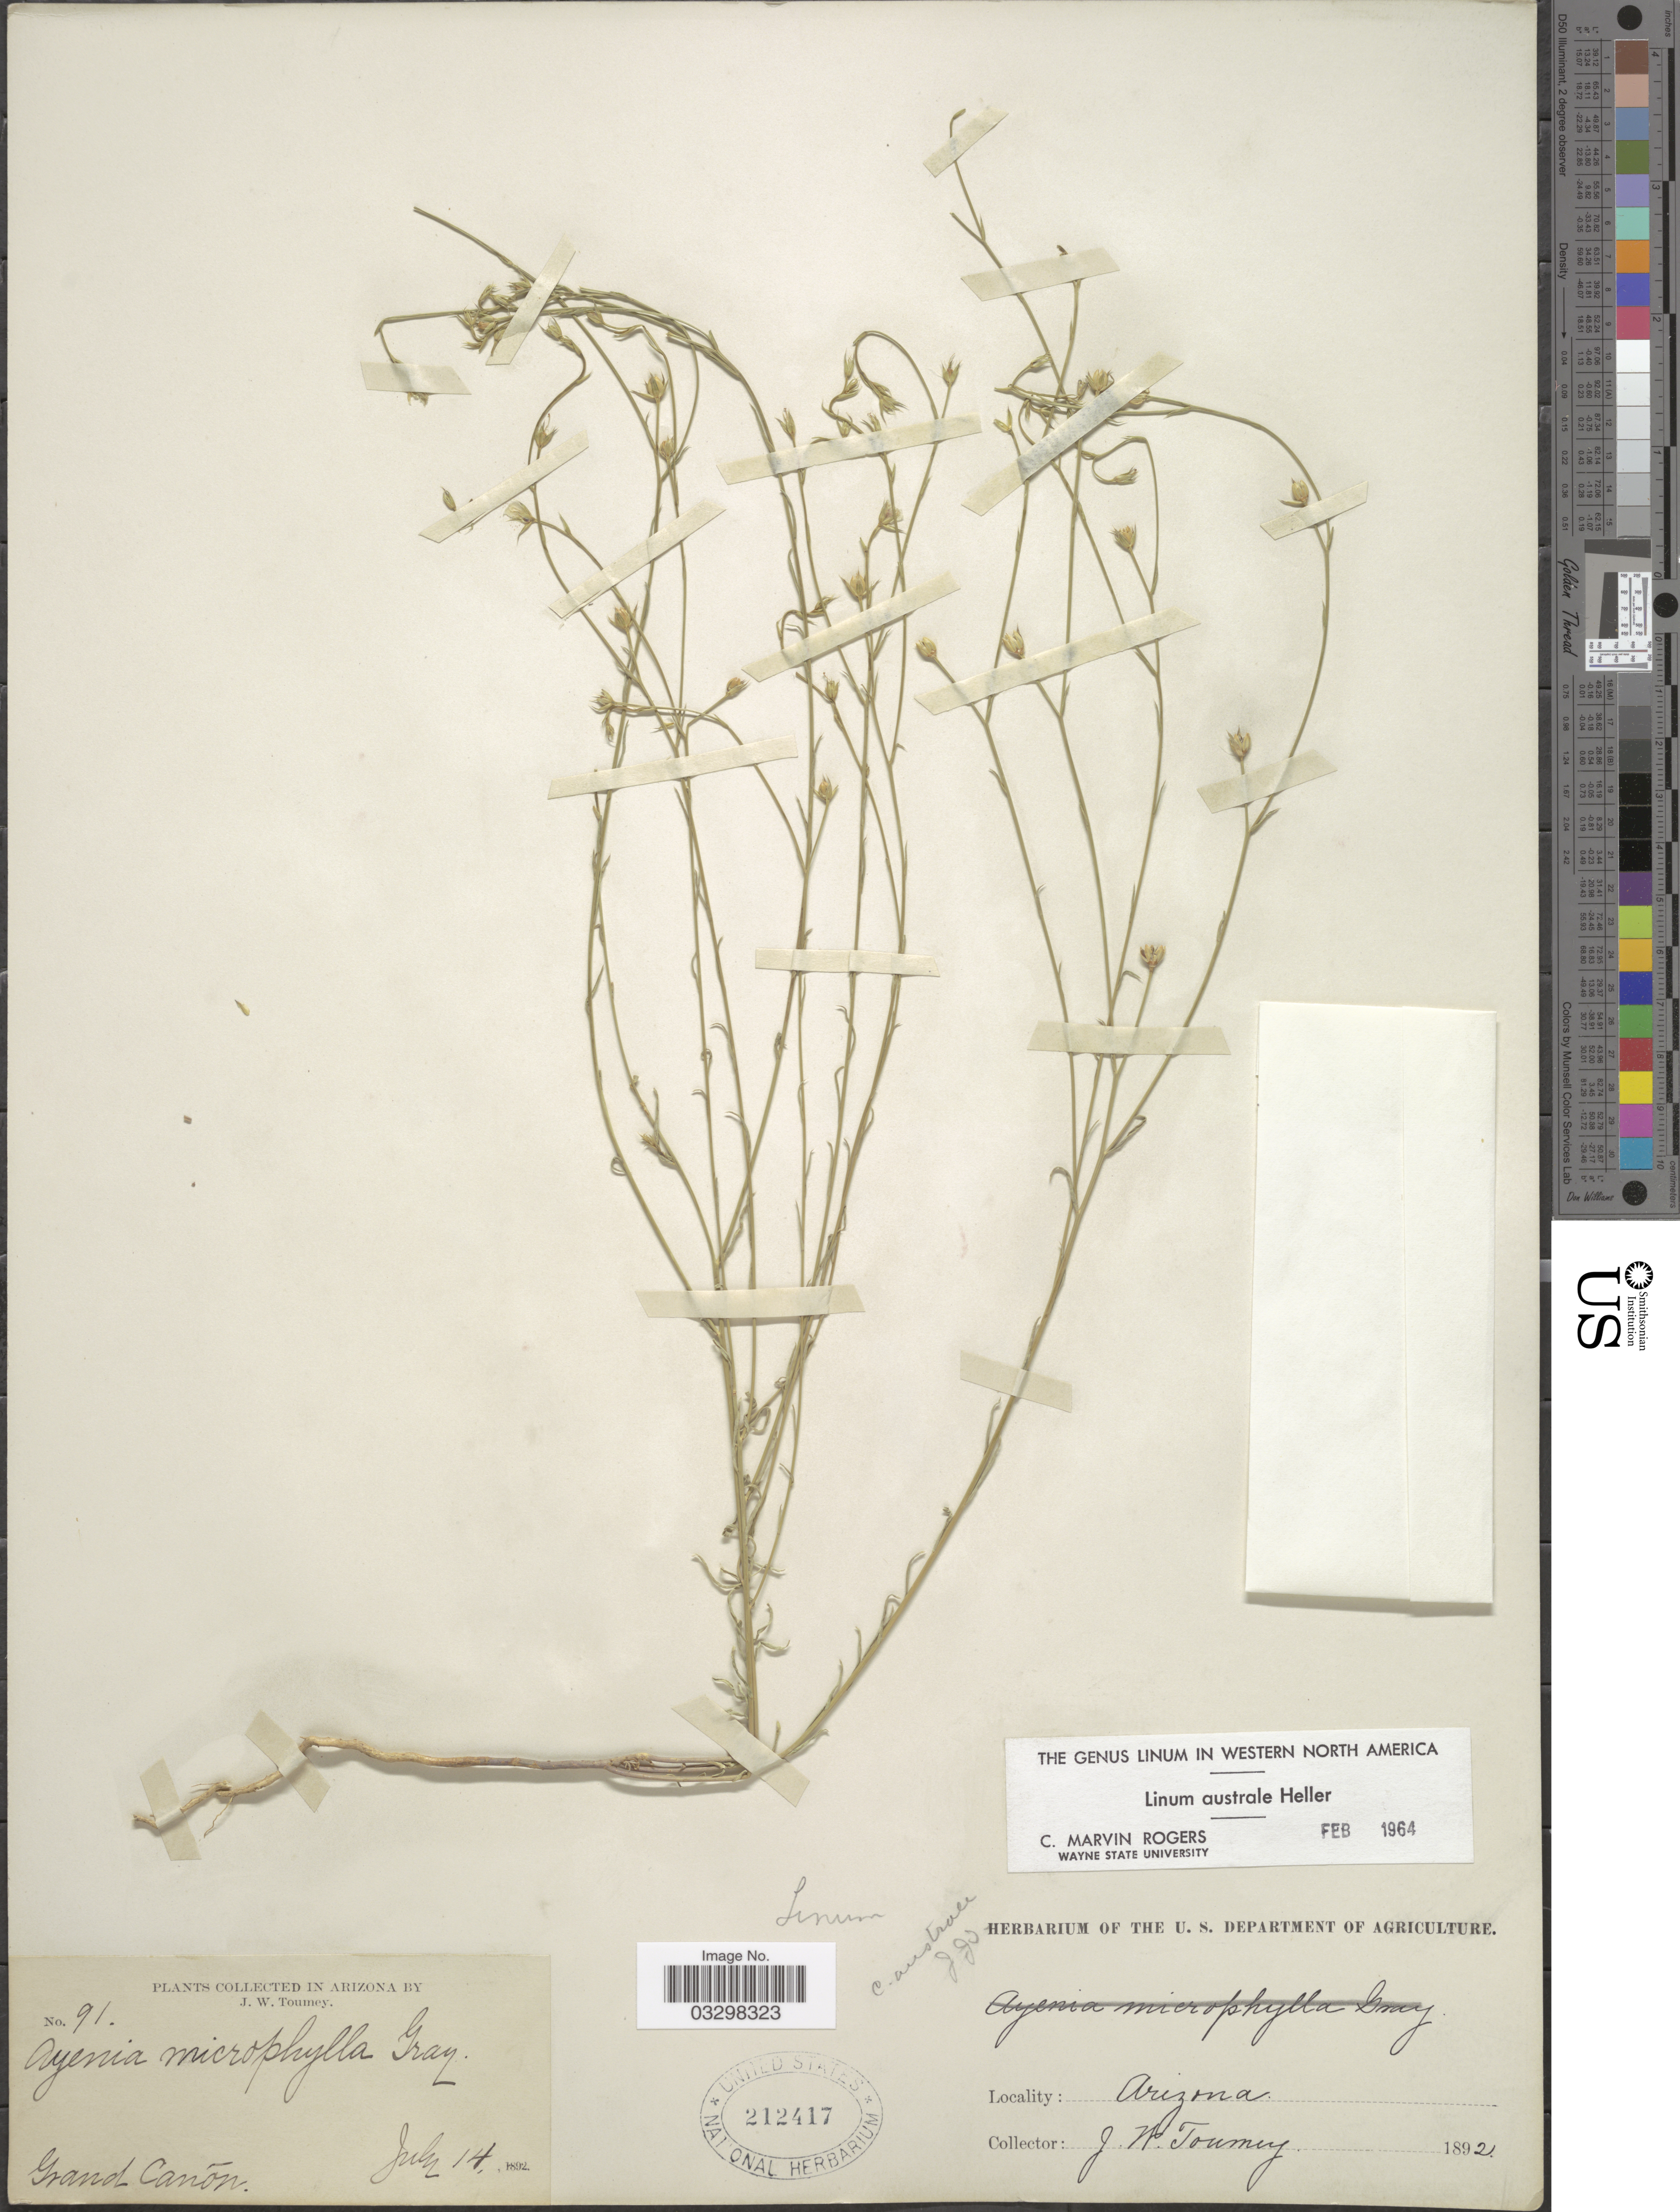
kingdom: Plantae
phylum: Tracheophyta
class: Magnoliopsida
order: Malpighiales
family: Linaceae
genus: Linum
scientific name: Linum australe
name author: A. Heller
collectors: J. W. Toumey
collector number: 91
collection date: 1892-07-14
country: United States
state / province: Arizona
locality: Grand Cañon.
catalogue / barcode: US 212417